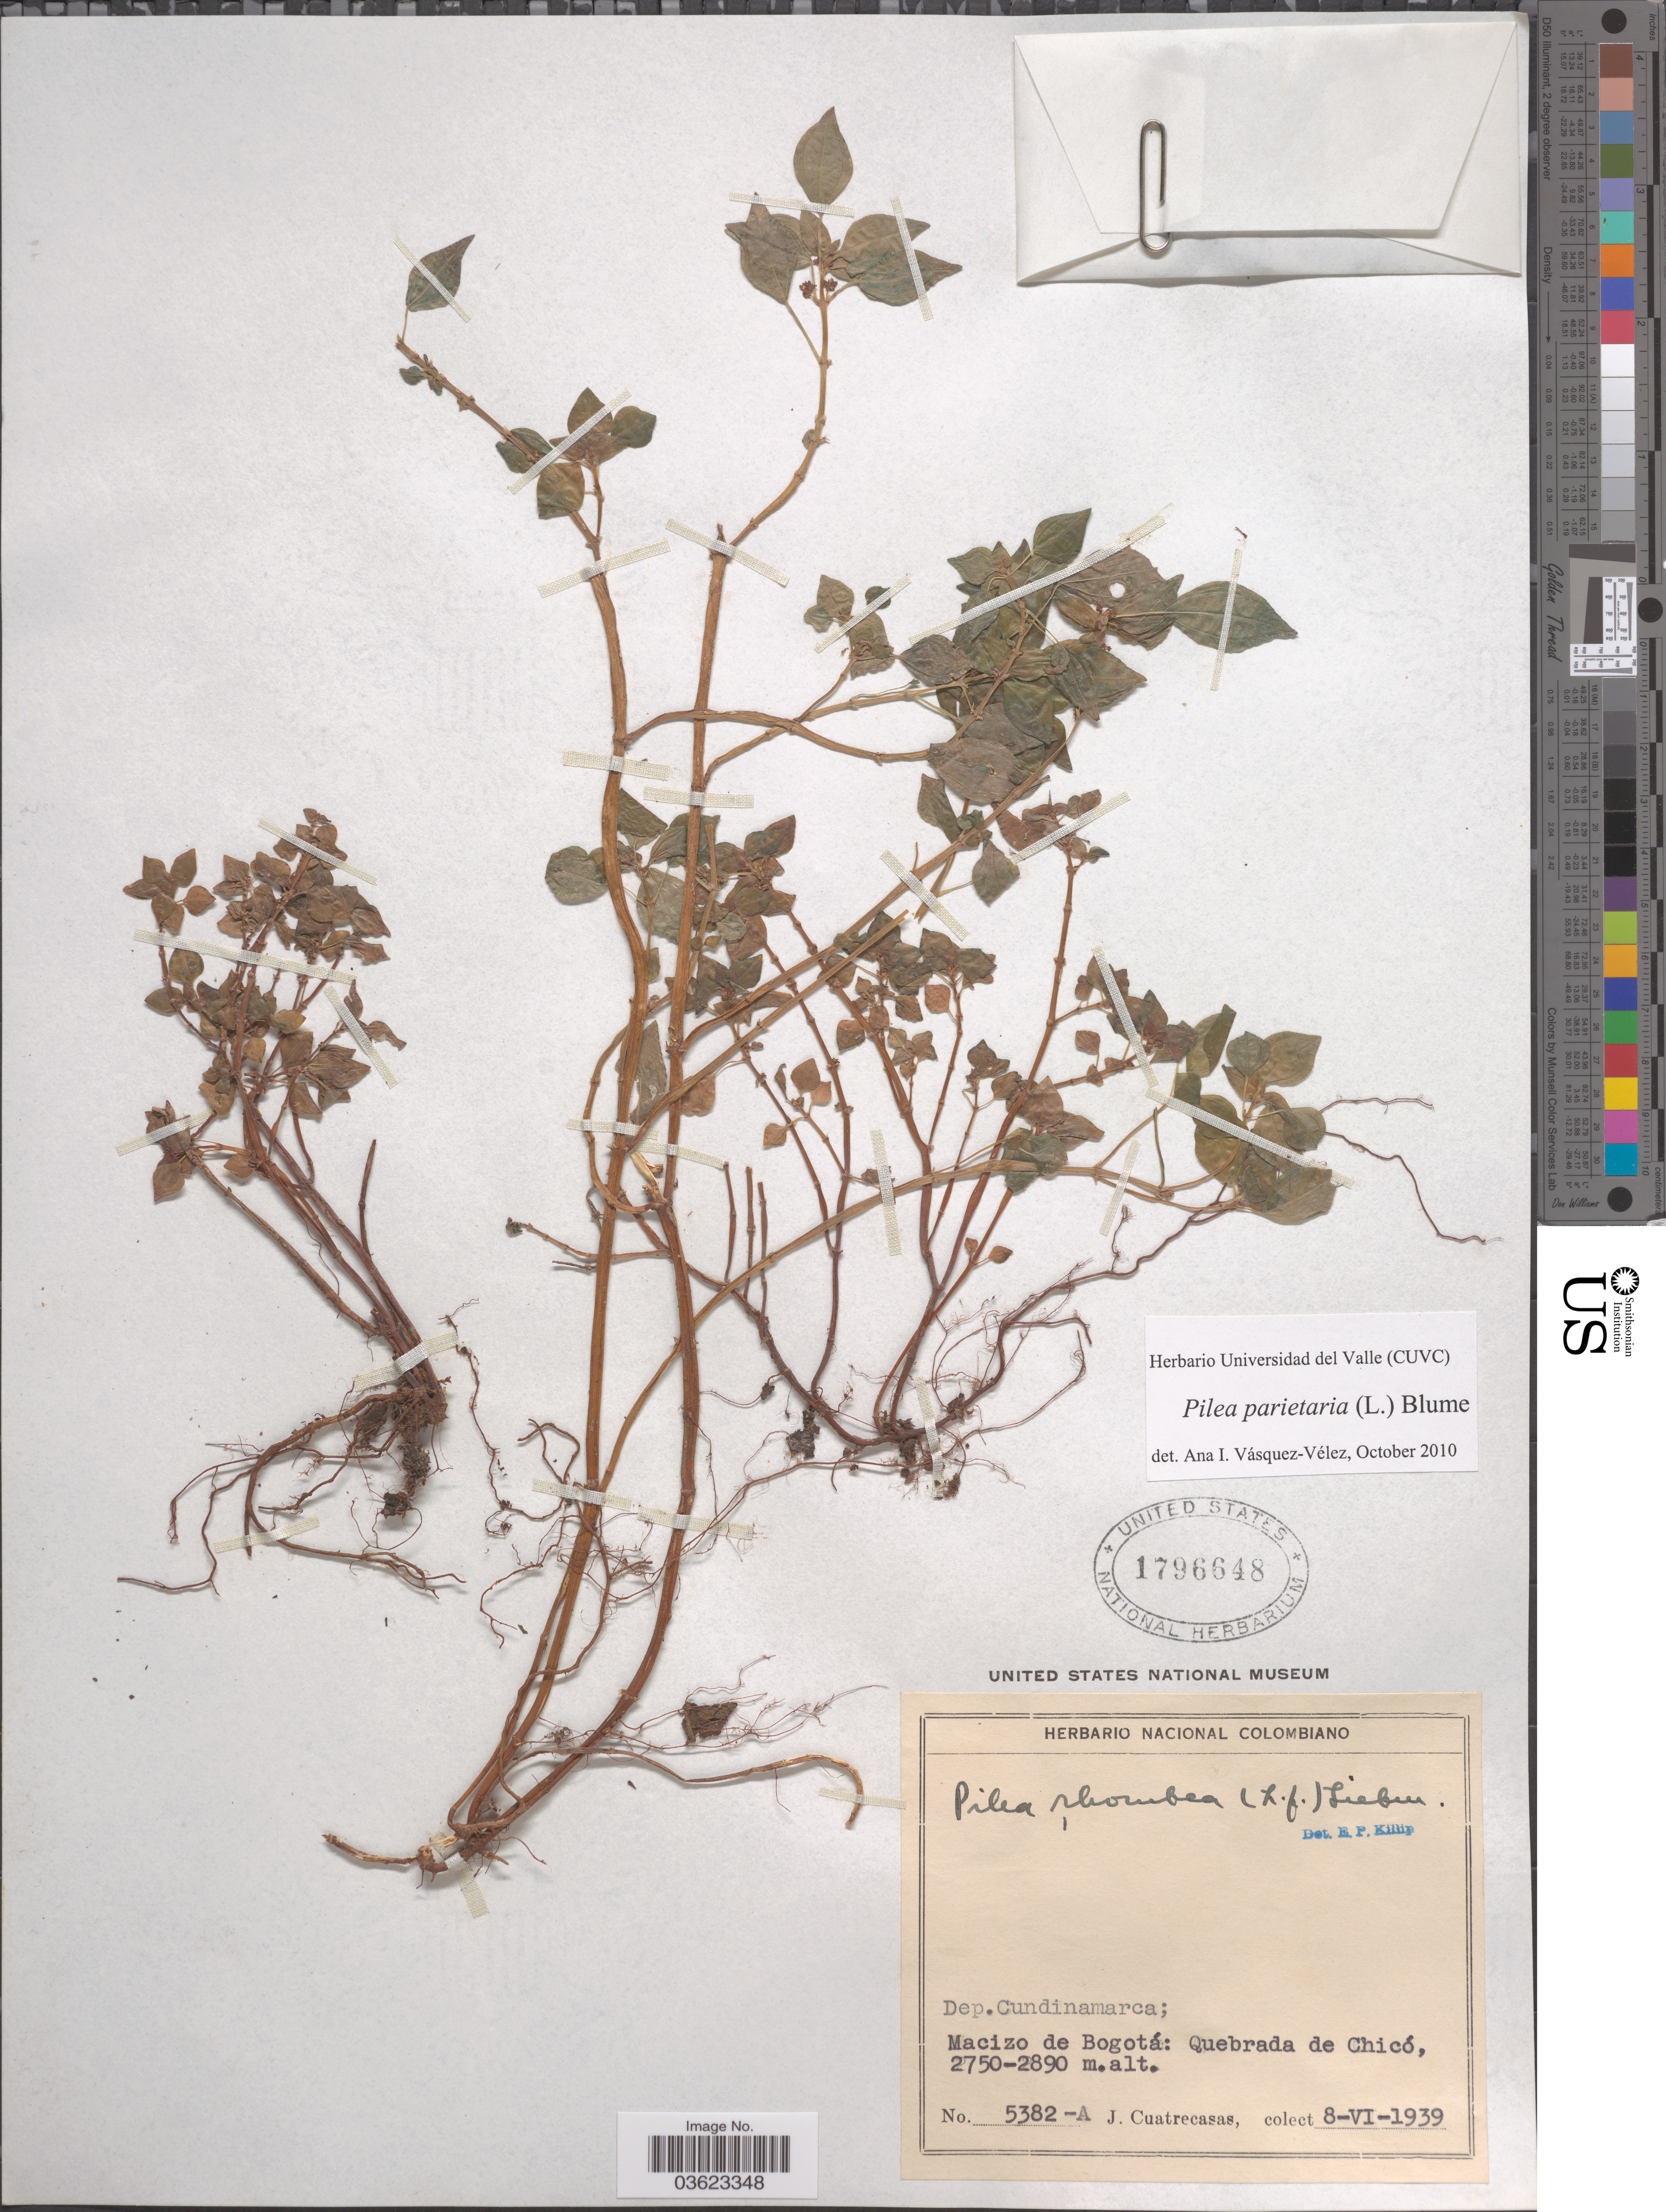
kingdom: Plantae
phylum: Tracheophyta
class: Magnoliopsida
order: Rosales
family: Urticaceae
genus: Pilea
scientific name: Pilea parietaria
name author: (L.) Blume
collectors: J. Cuatrecasas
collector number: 5382-A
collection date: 1939-06-08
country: Colombia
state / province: Cundinamarca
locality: Dep. Cundinamarca; Macizo de Bogotá: Quebrada de Chicó.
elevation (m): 2750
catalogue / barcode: US 1796648